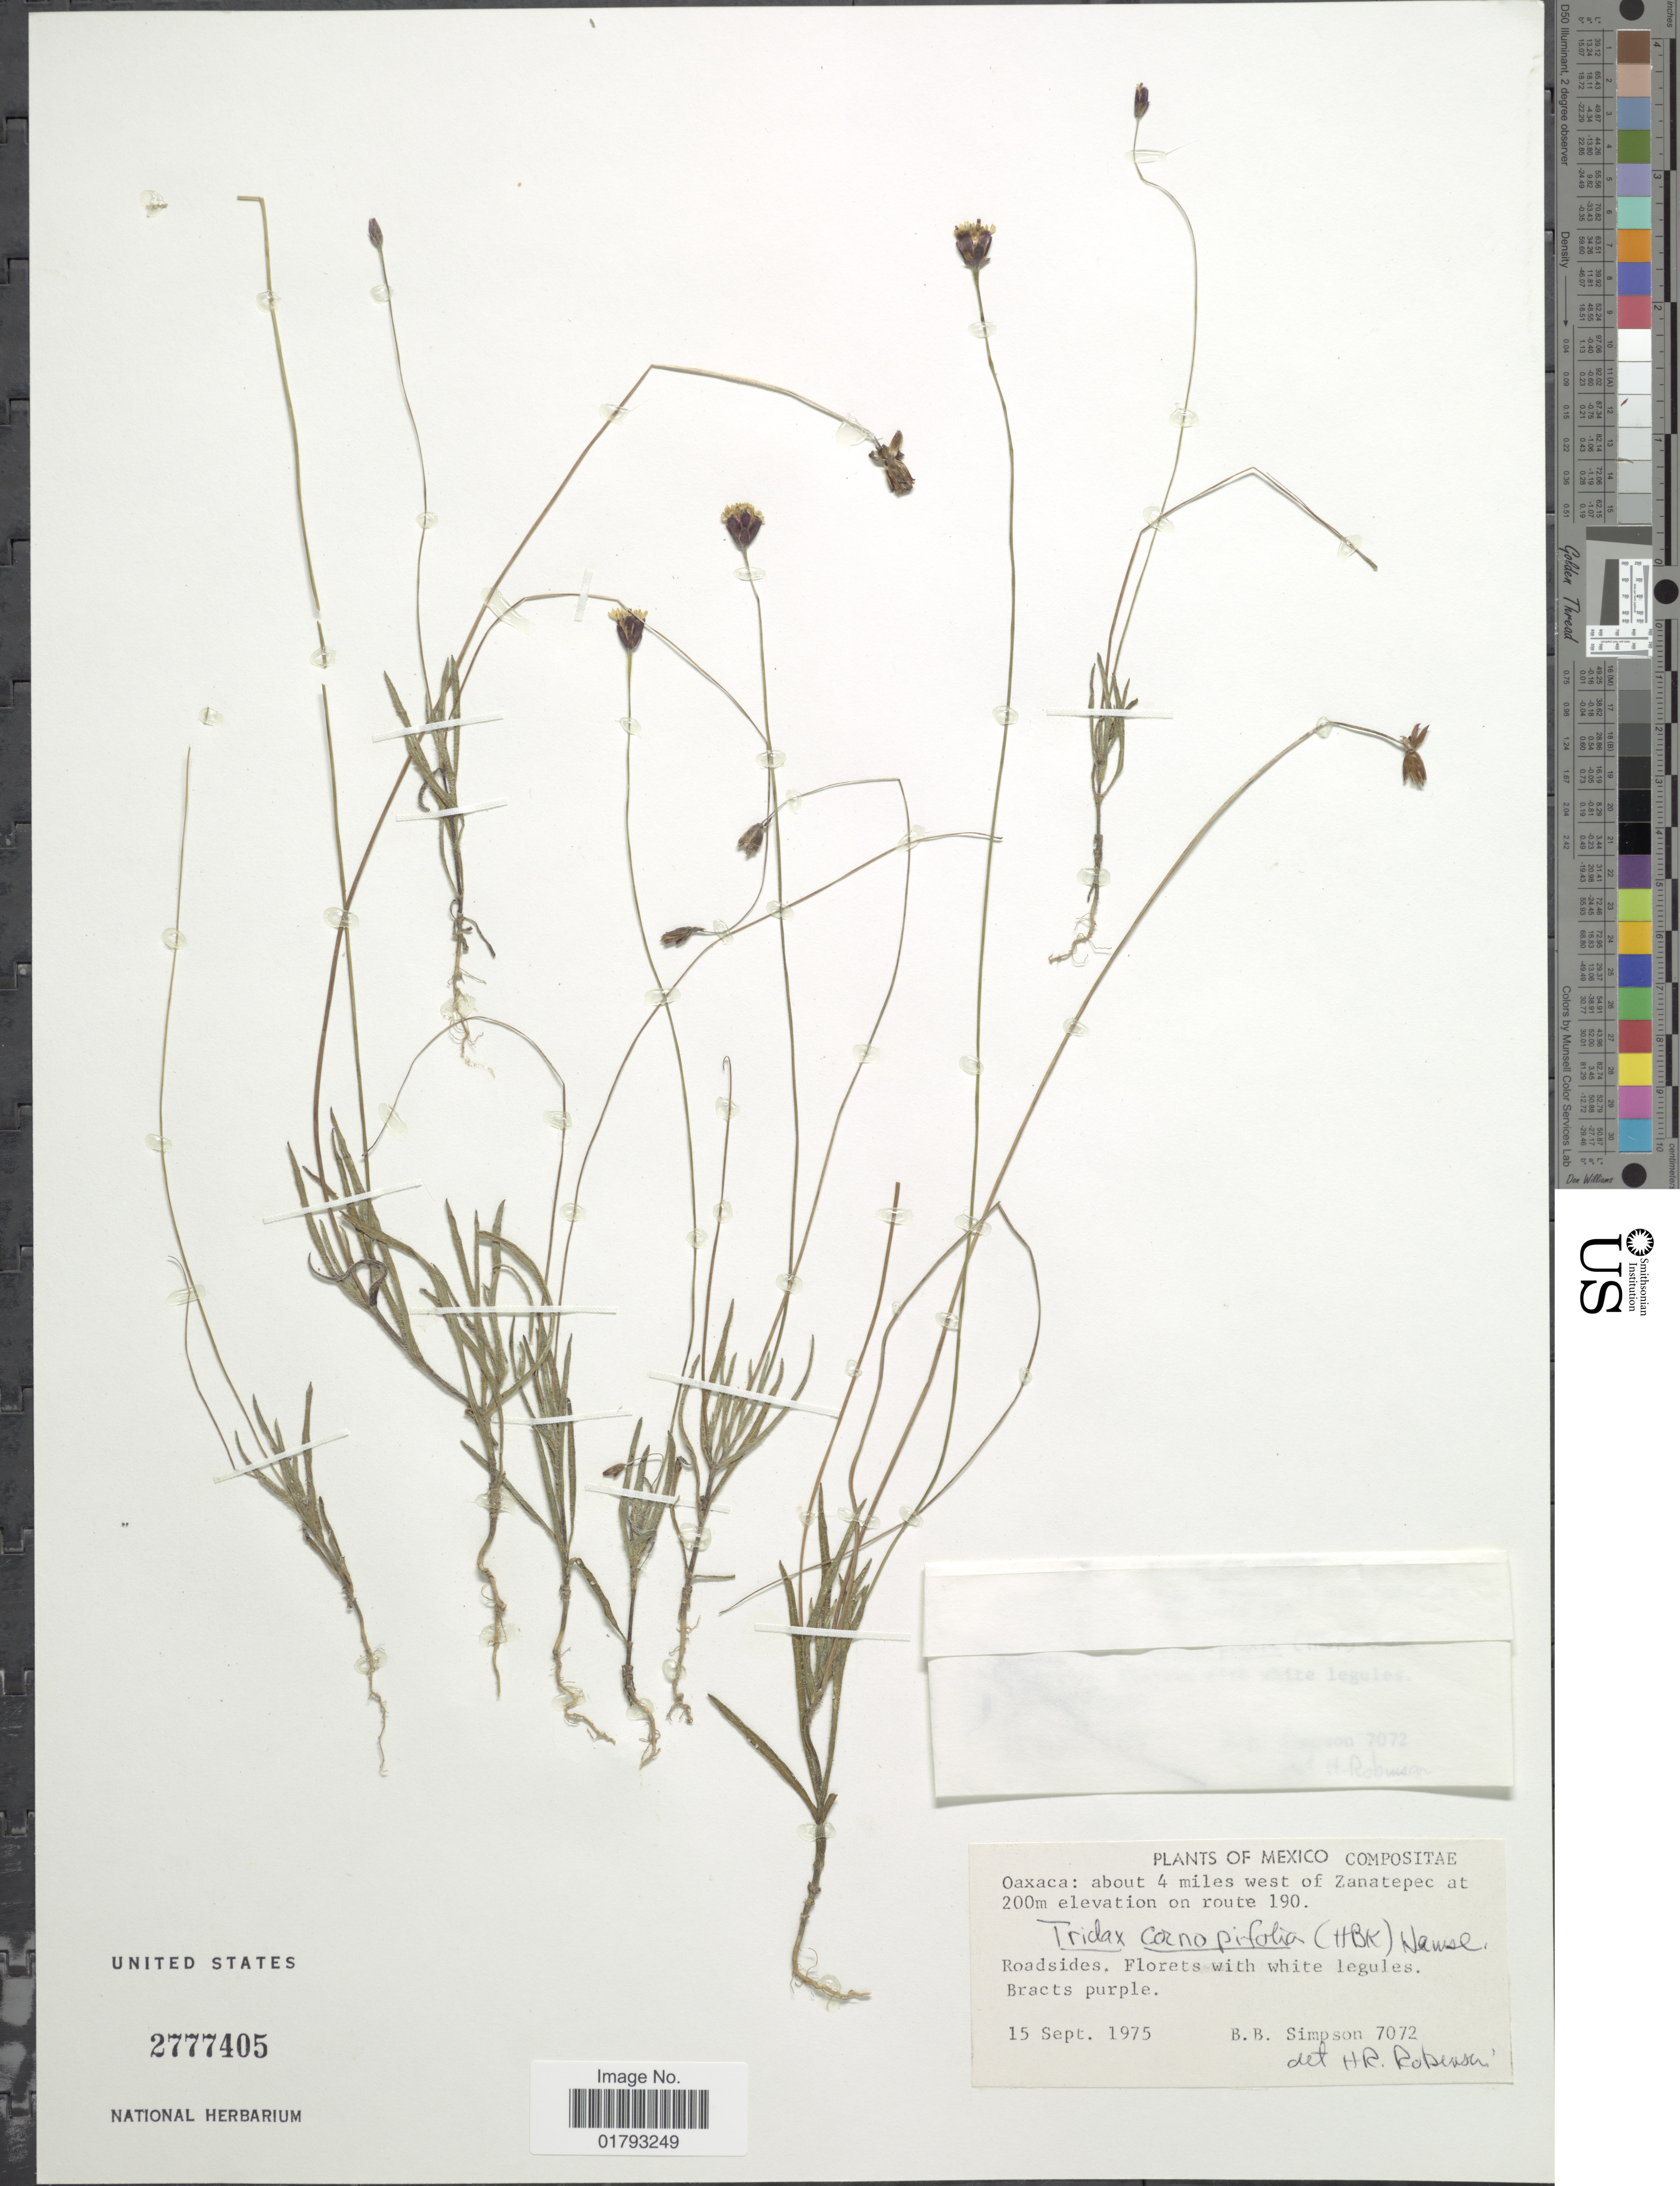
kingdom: Plantae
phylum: Tracheophyta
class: Magnoliopsida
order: Asterales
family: Asteraceae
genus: Tridax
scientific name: Tridax coronopifolia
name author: (Kunth) Hemsl.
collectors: B. B. Simpson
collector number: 7072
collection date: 1975-09-15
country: Mexico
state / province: Oaxaca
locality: Oaxaca: about 4 miles west of Zanatepec, on route190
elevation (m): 200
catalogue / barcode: US 2777405